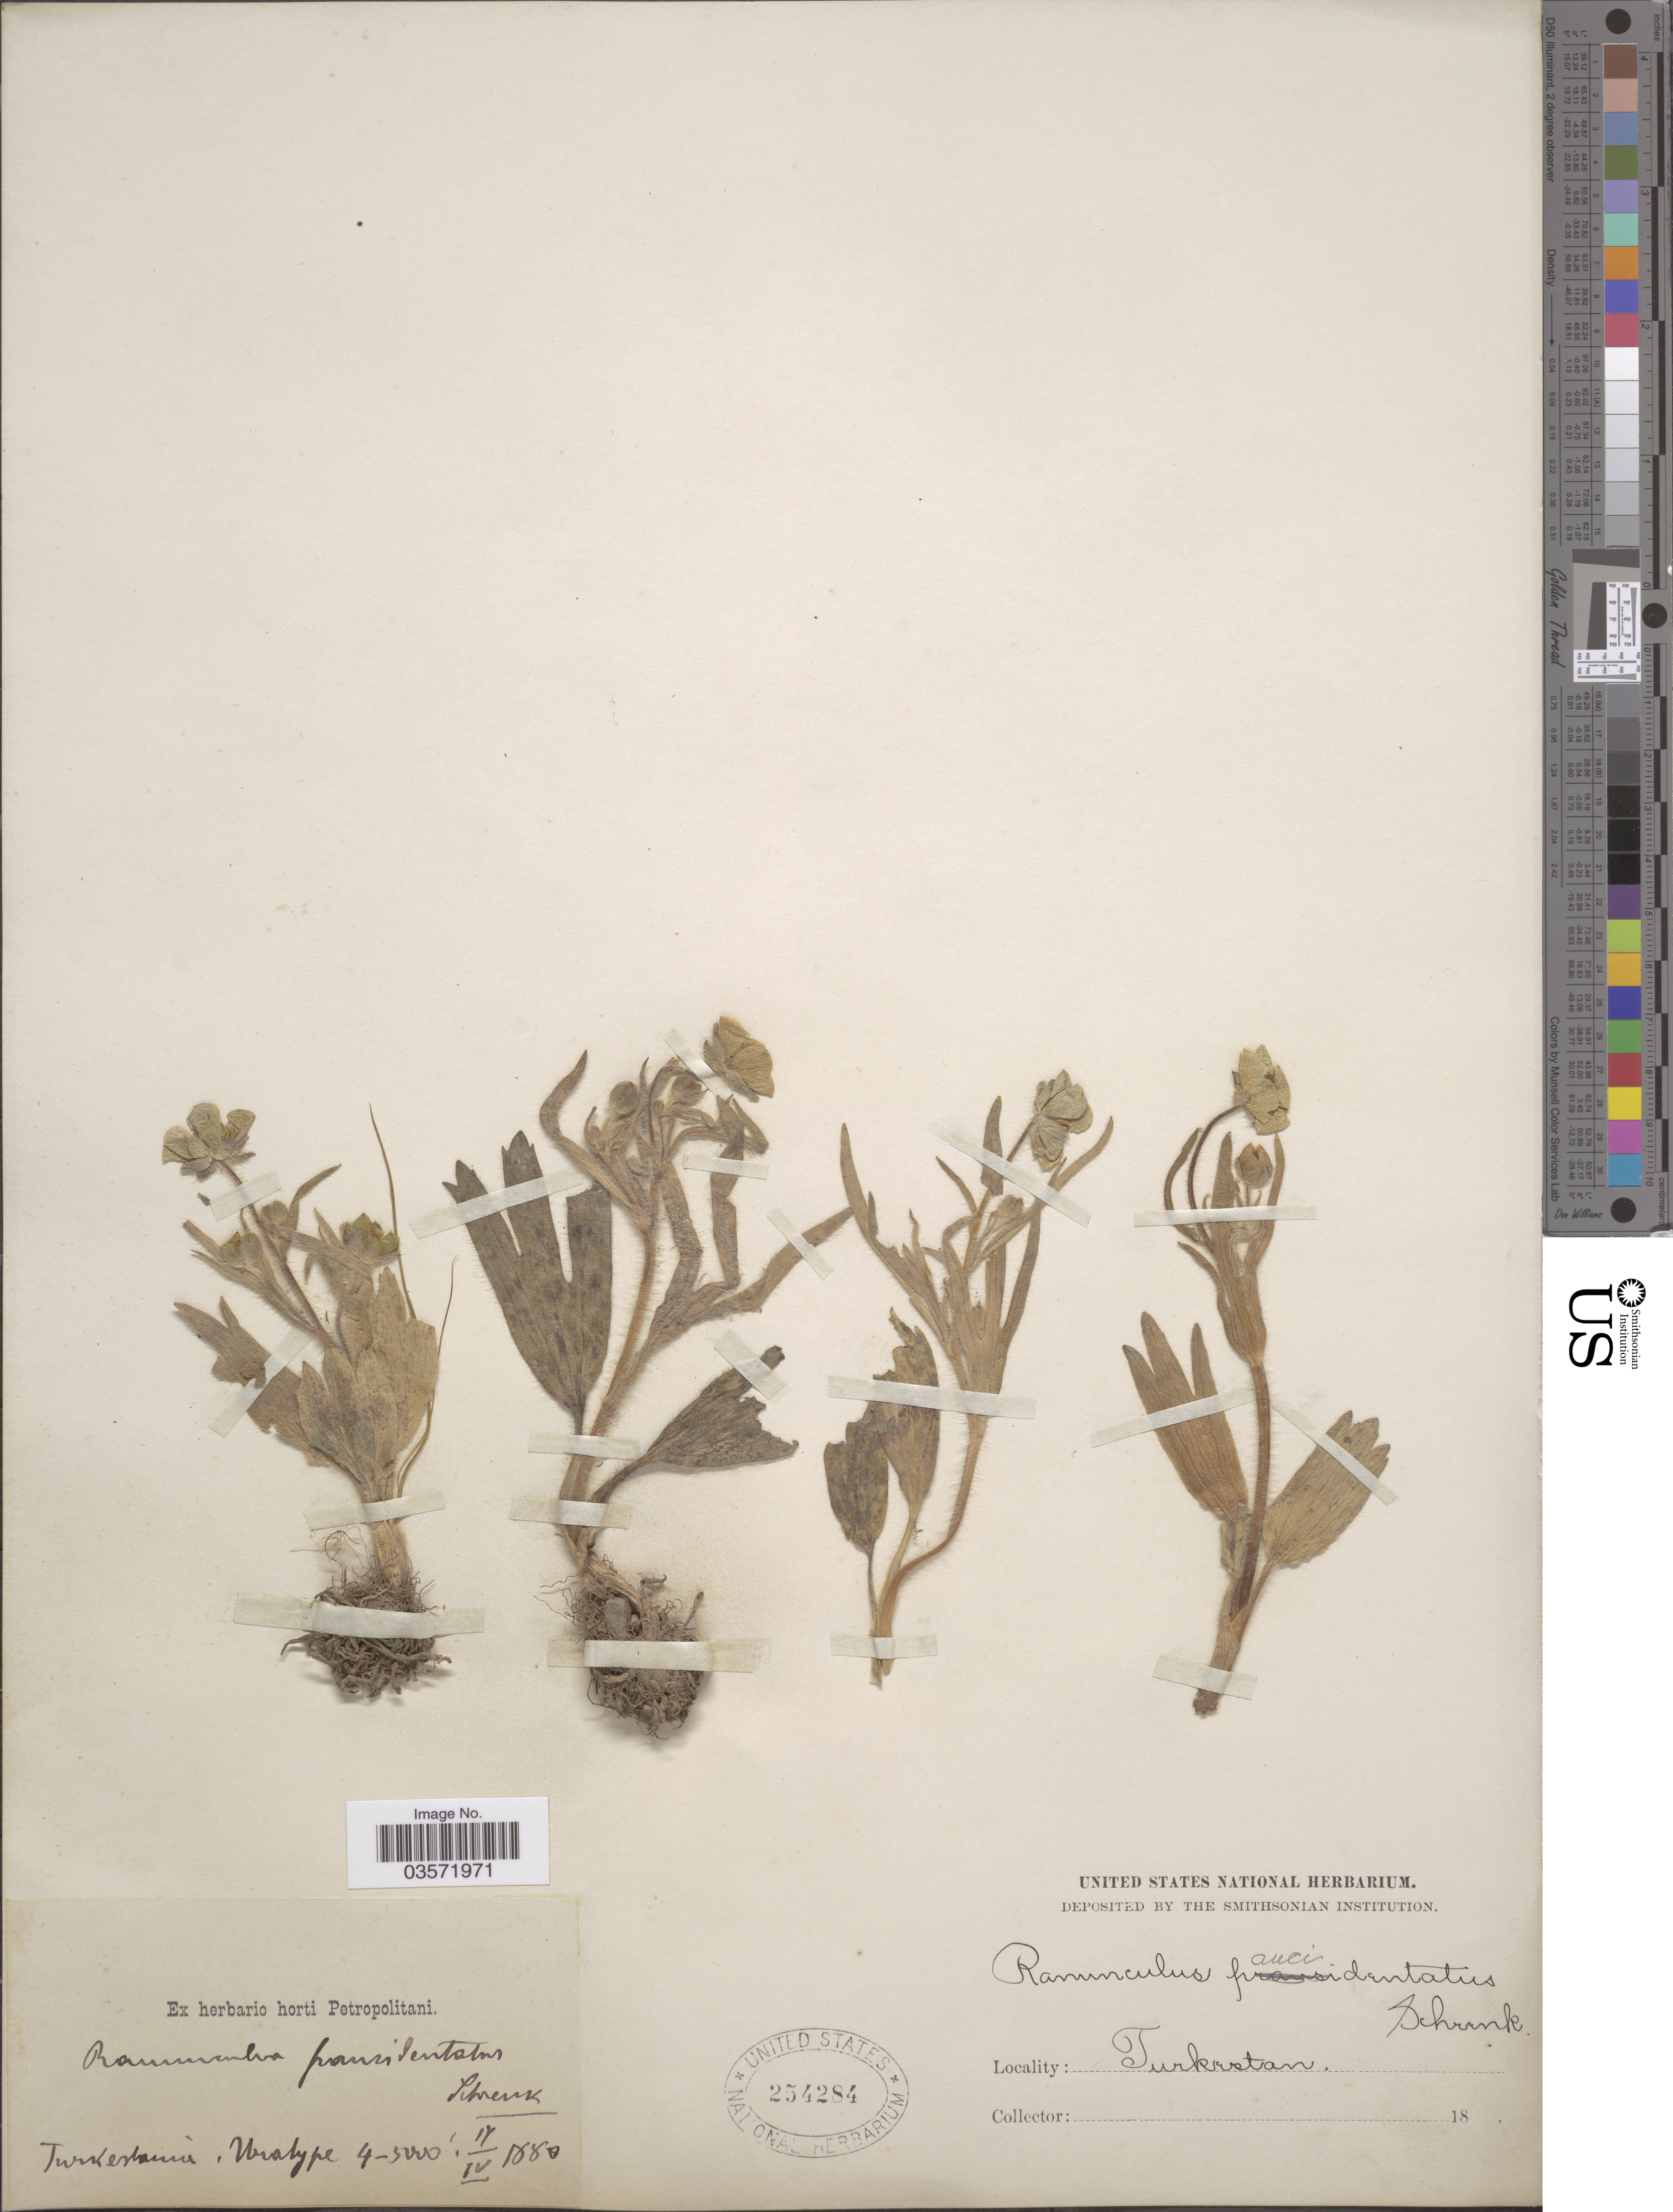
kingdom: Plantae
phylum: Tracheophyta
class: Magnoliopsida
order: Ranunculales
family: Ranunculaceae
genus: Ranunculus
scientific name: Ranunculus paucidentatus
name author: Schrenk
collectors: ex Herb. Horti Bot. Petropolitani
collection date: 1880-04-17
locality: Turkestan, Uralype. [interpreted]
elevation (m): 1219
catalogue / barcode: US 254284